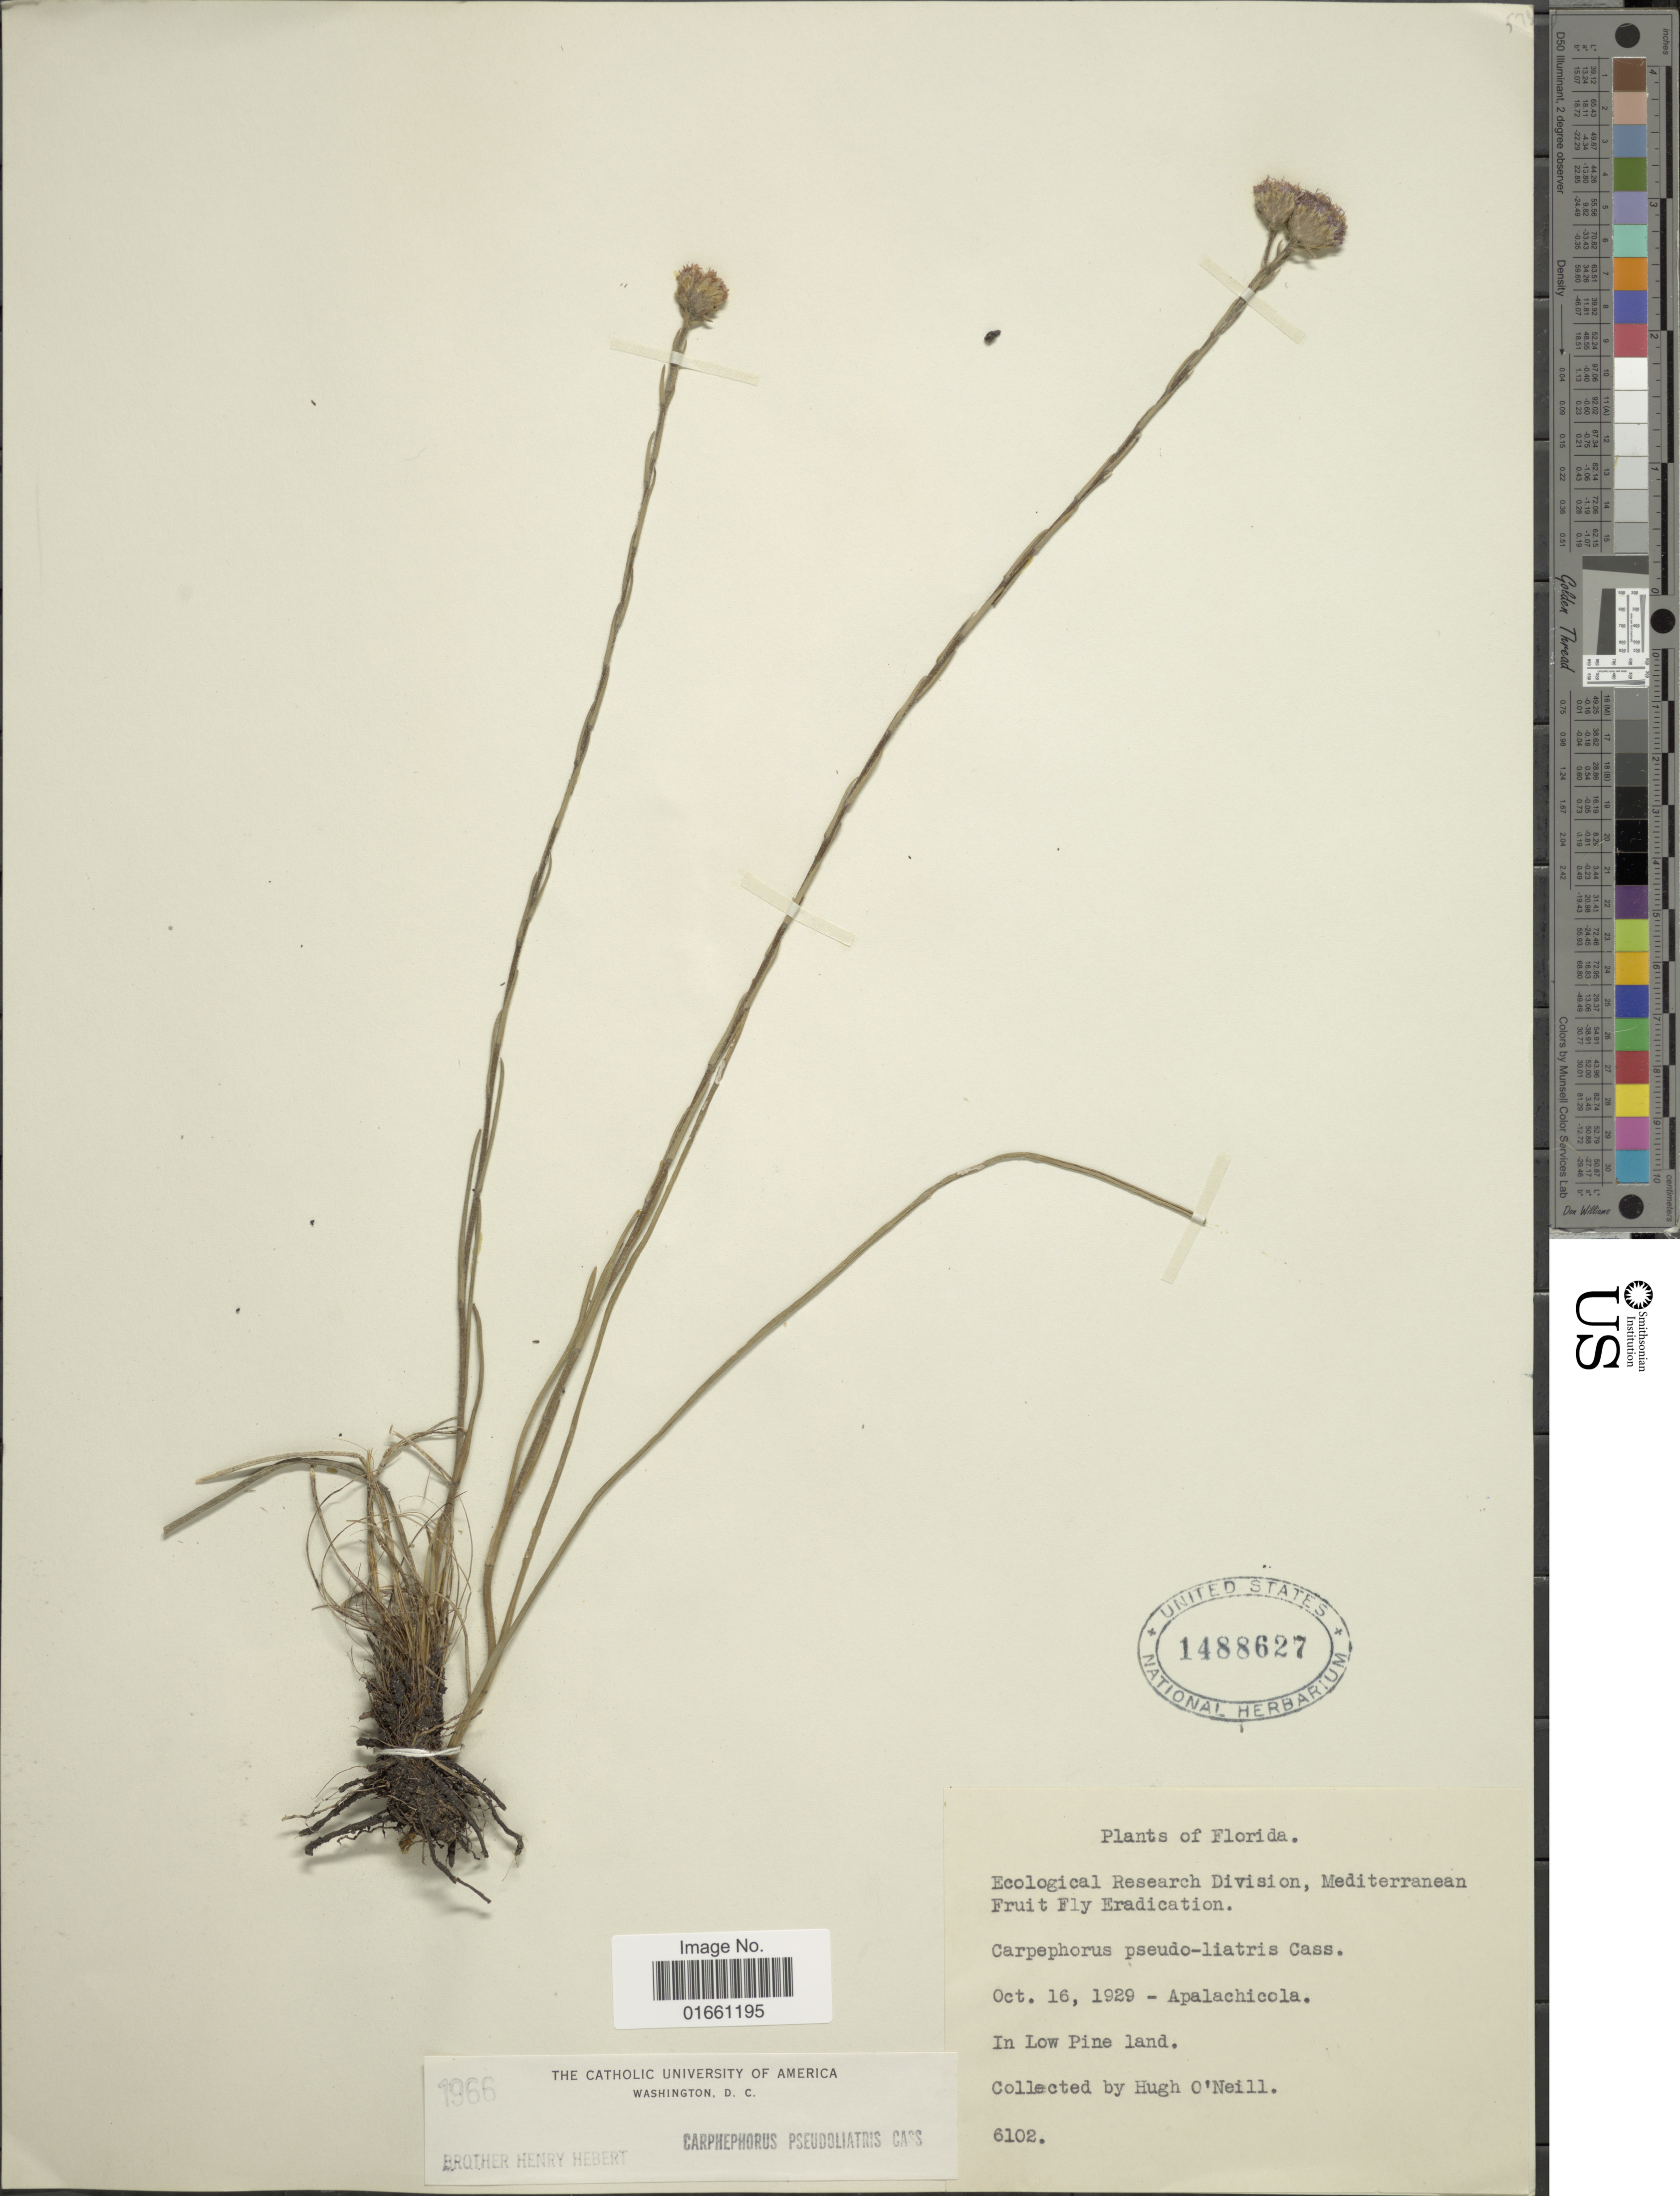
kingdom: Plantae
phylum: Tracheophyta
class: Magnoliopsida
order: Asterales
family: Asteraceae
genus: Carphephorus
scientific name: Carphephorus pseudoliatris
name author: Cass.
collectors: H. O'Neill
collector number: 6102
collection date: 1929-10-16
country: United States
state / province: Florida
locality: Apalachicola.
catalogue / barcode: US 1488627